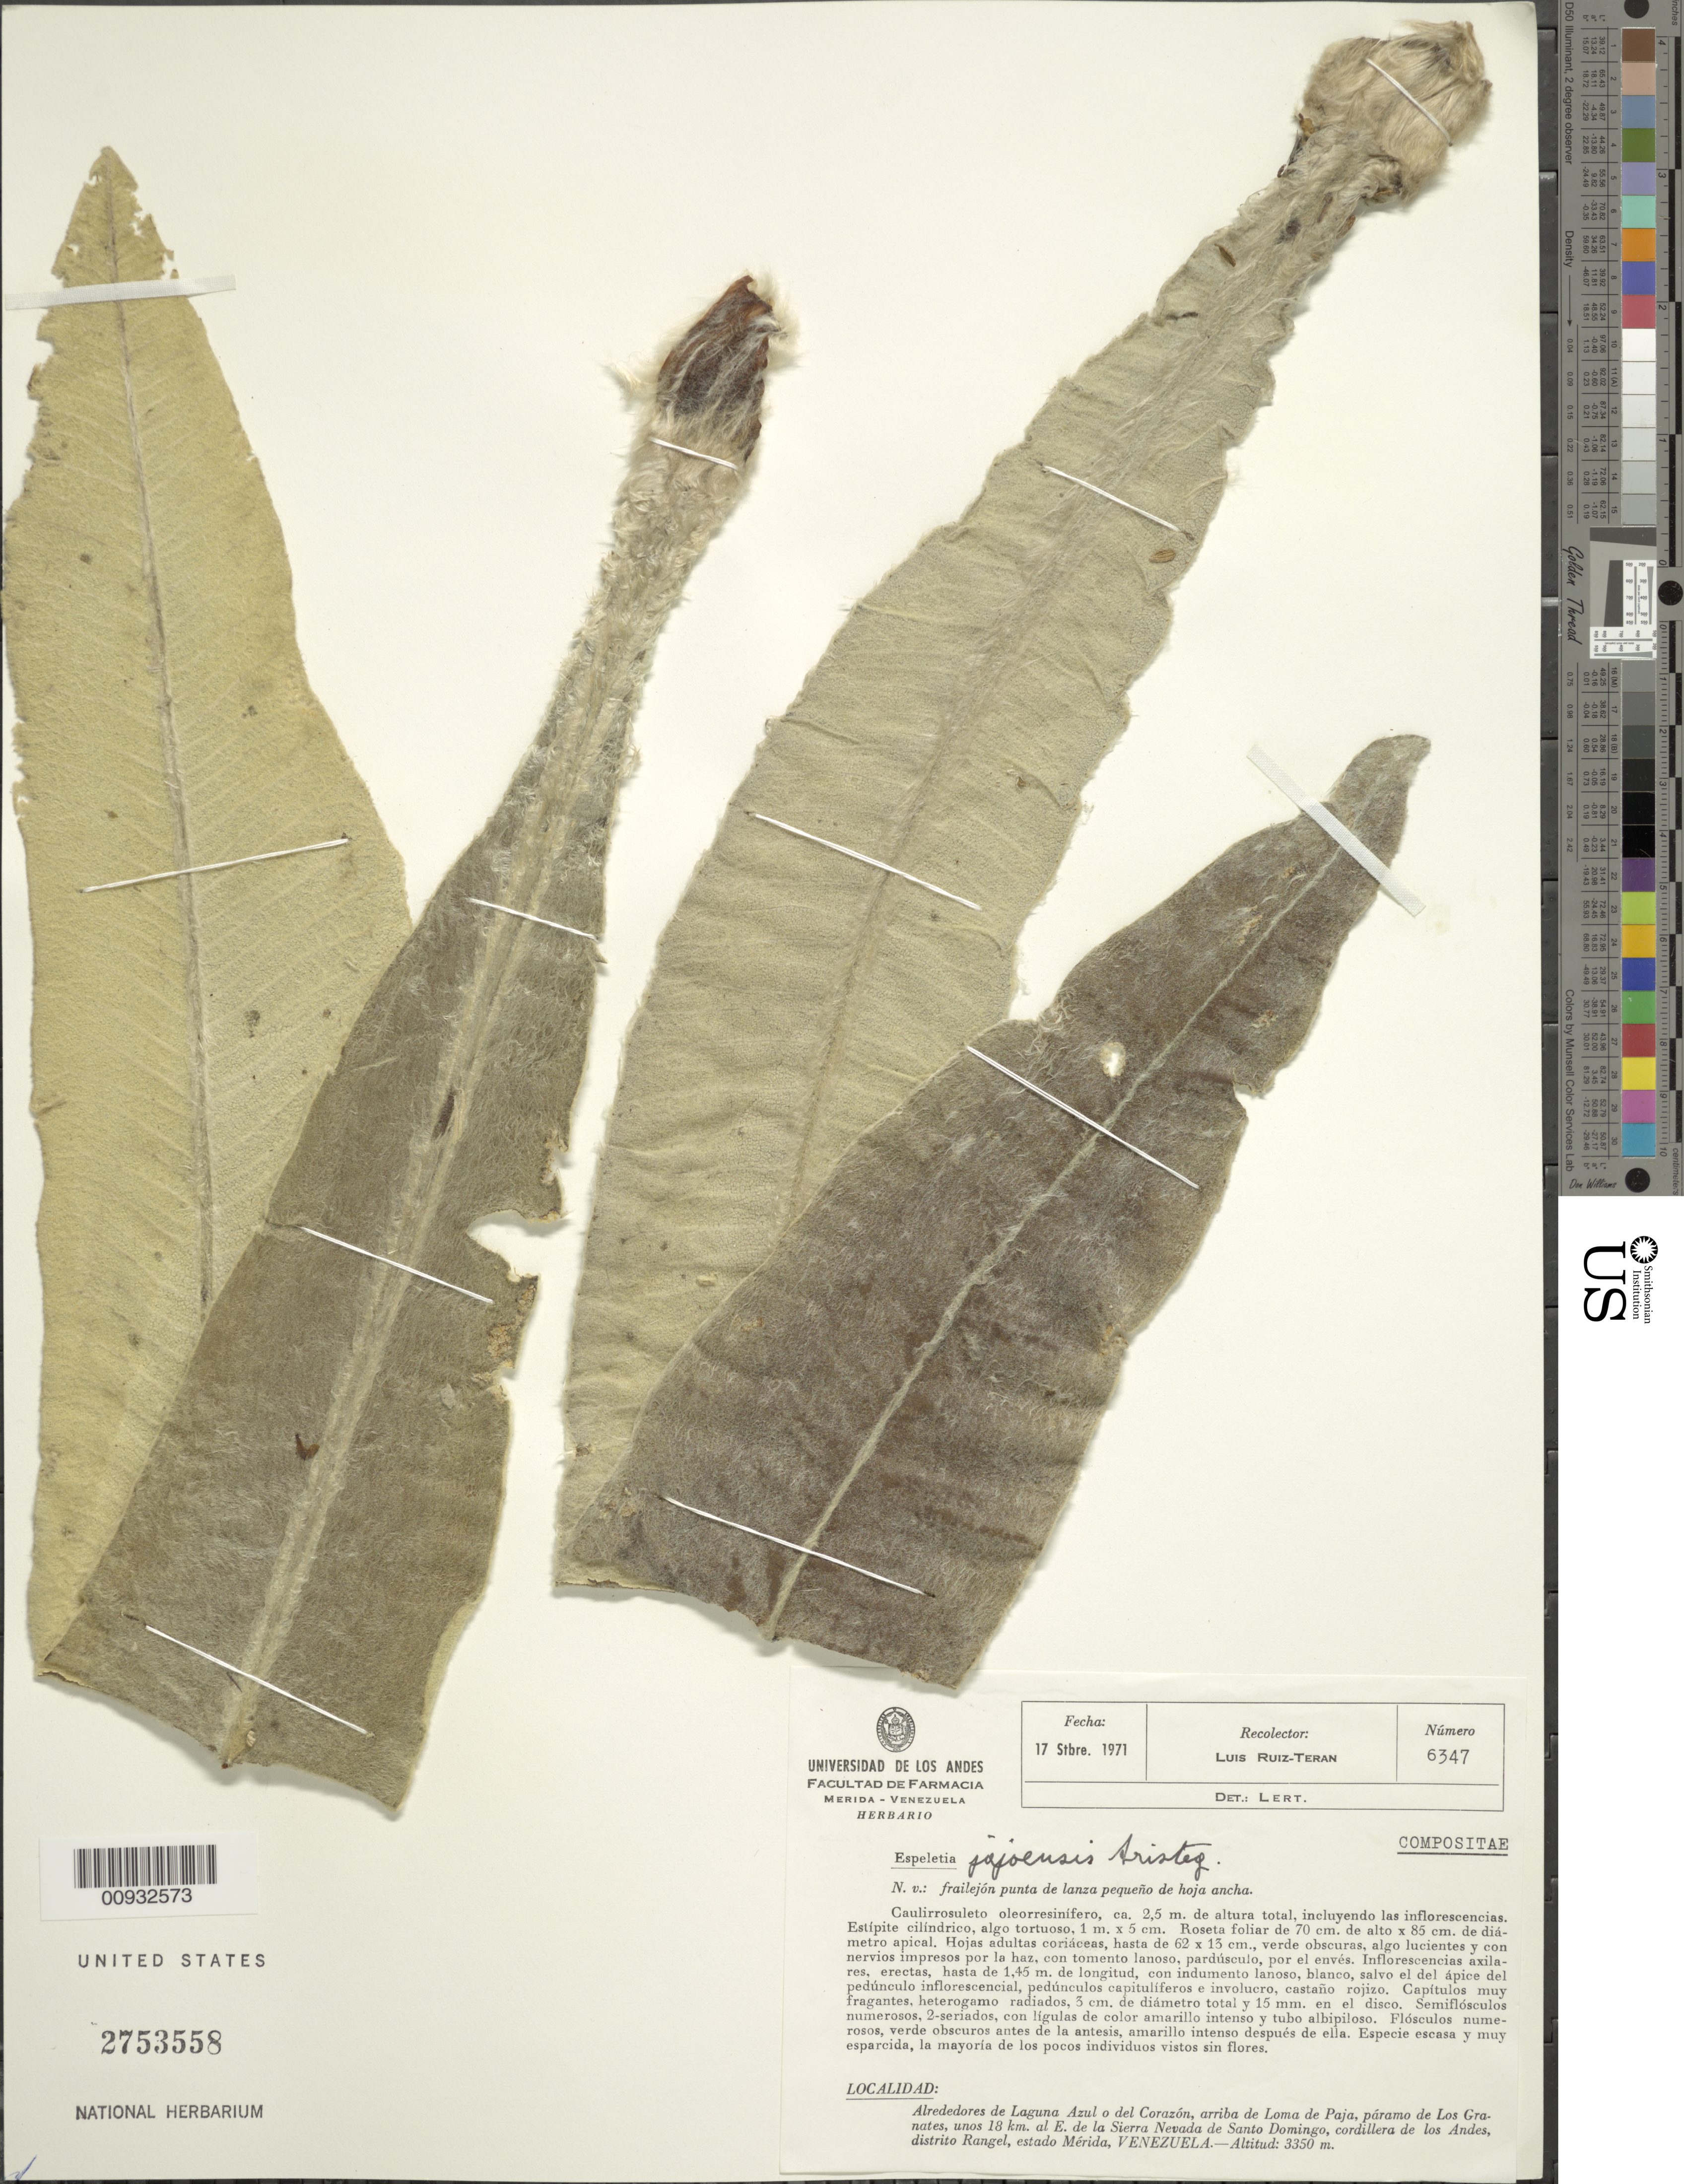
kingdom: Plantae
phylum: Tracheophyta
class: Magnoliopsida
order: Asterales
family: Asteraceae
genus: Espeletia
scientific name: Espeletia jajoensis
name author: Aristeg.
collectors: L. Teran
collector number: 6347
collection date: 1971-09-17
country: Venezuela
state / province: Mérida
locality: Alrededores de Laguna Azul o del Corazon, arriba de Loma de Paja, paramo de Los Granates, unos 18 km. al E. de la Sierra Nevada de Santo Domingo, cordillera de los Andes, distrito Rangel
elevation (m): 3350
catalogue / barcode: US 2753558